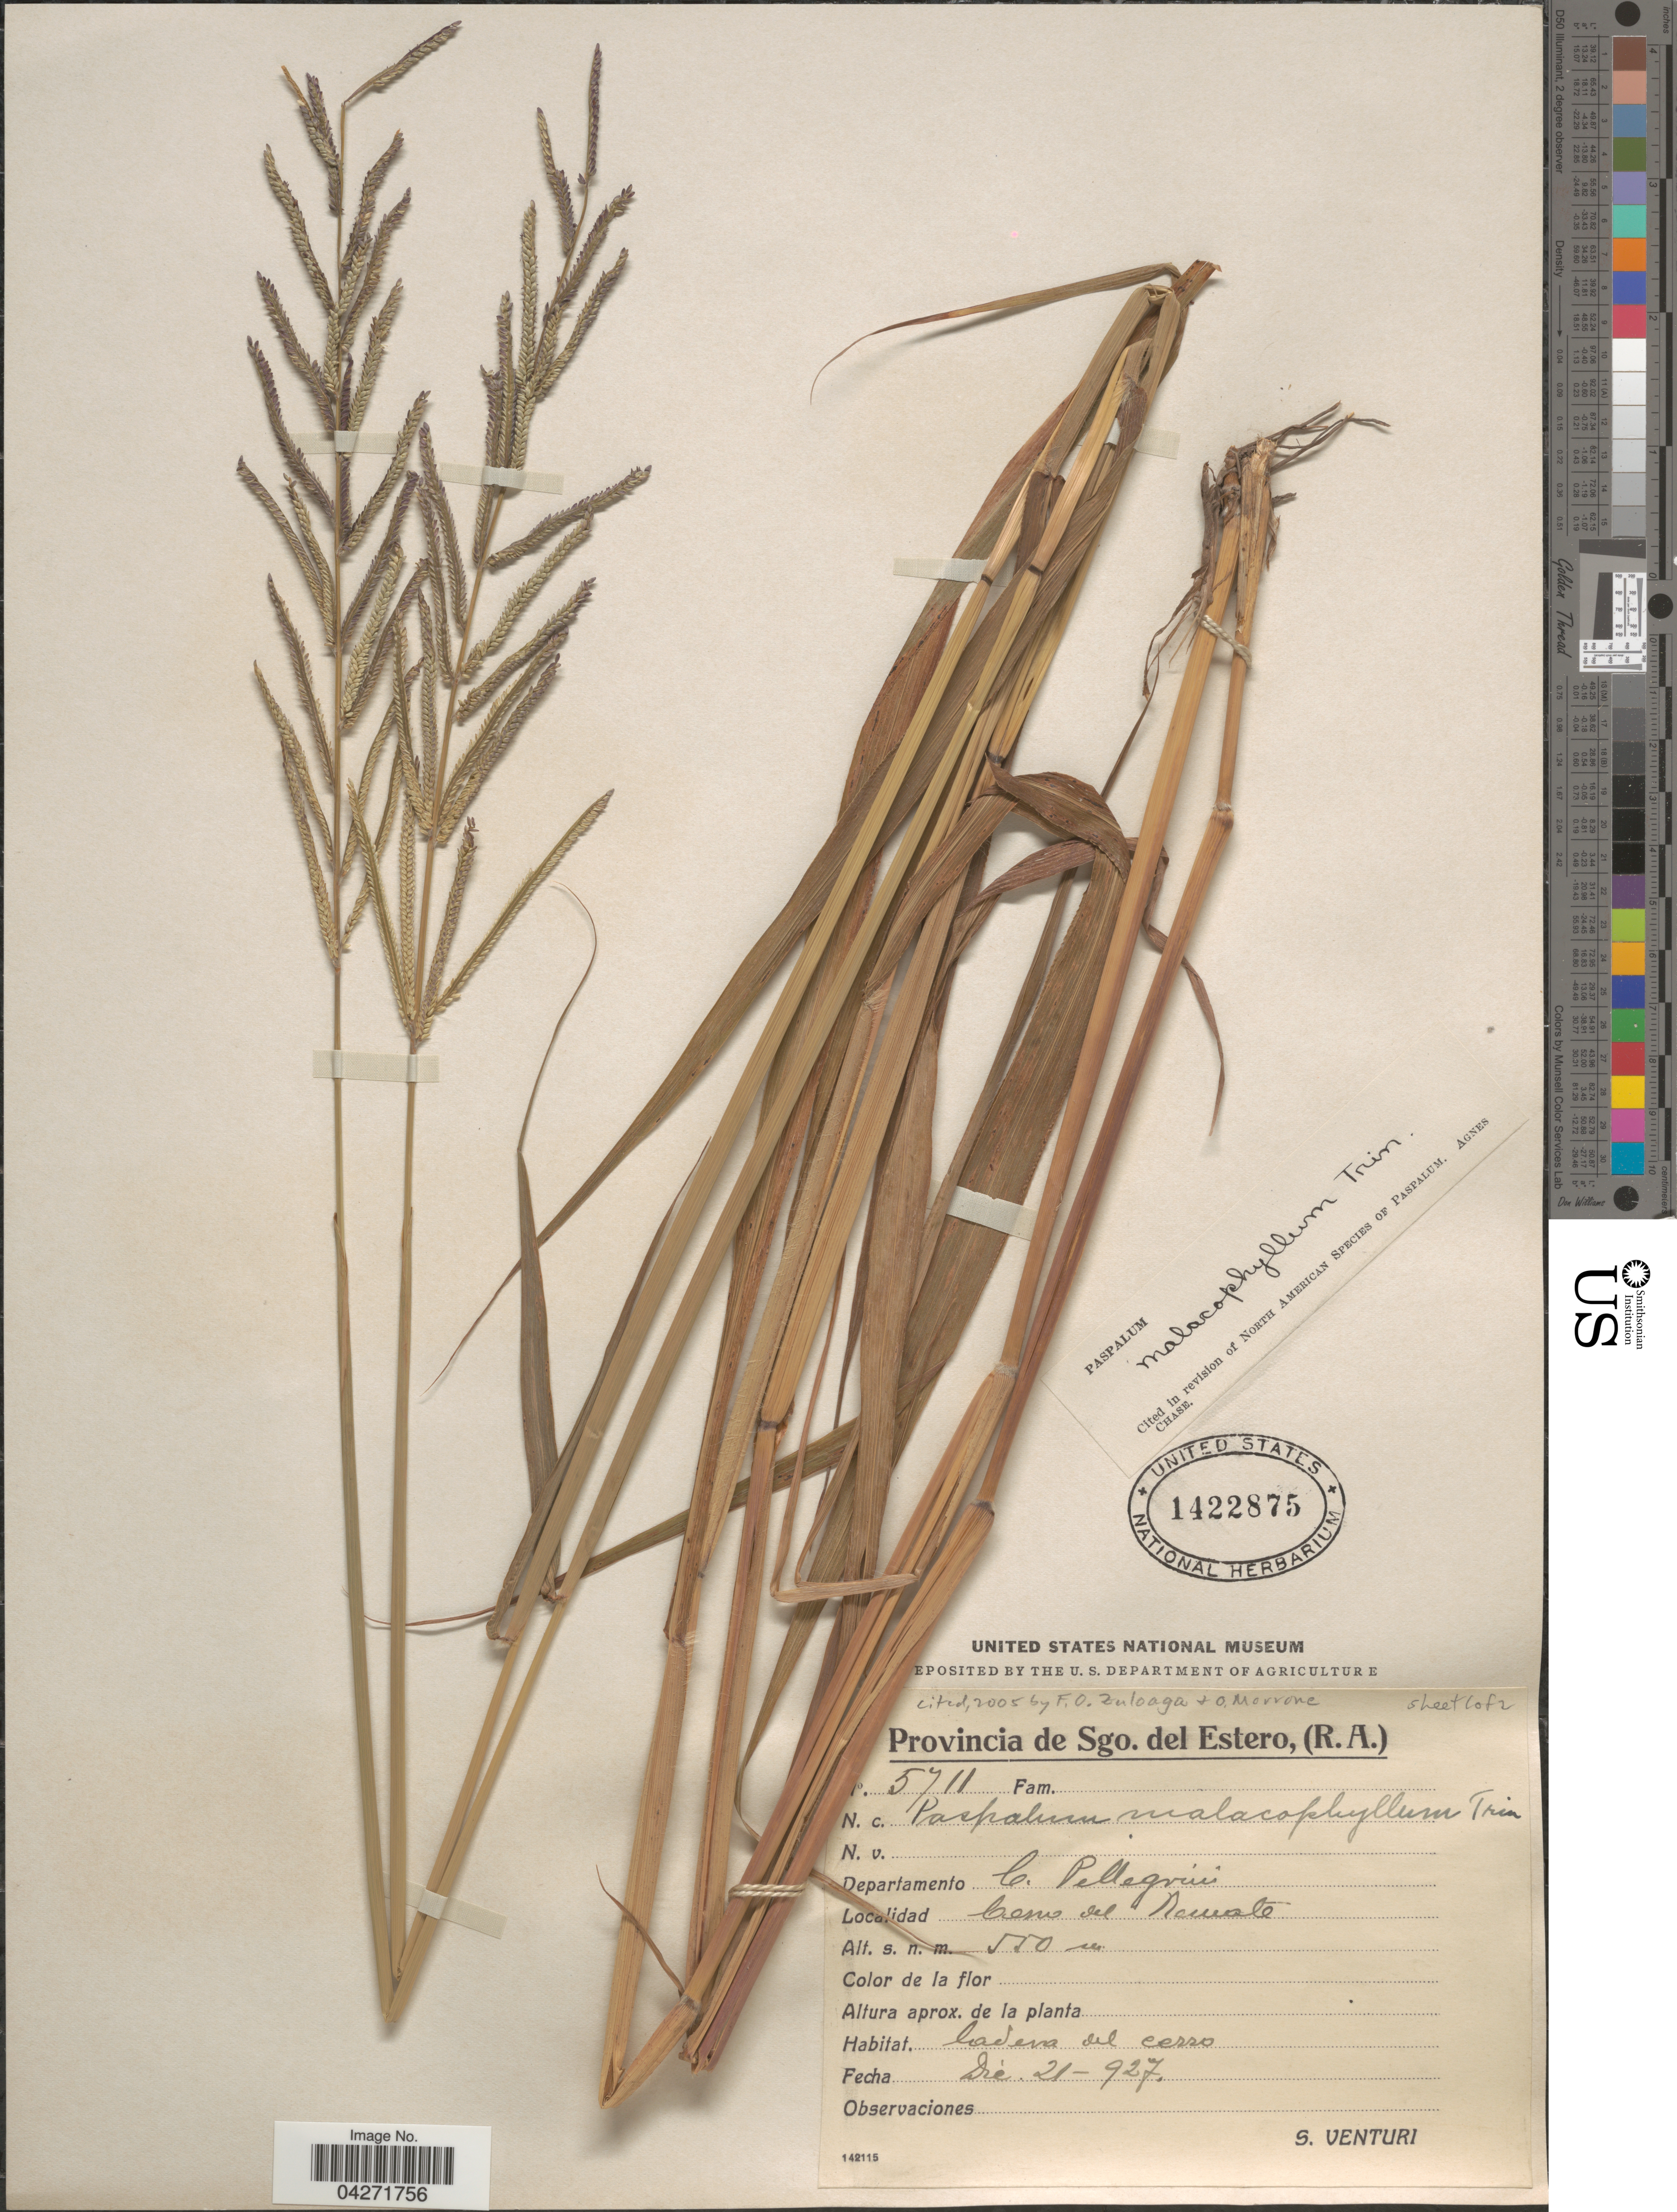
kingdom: Plantae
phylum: Tracheophyta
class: Liliopsida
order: Poales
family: Poaceae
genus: Paspalum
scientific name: Paspalum malacophyllum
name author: Trin.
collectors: S. Venturi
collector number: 5711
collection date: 1927-12-21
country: Argentina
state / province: Santiago del Estero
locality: Departamento C. Pellegrini. Estana El Remate.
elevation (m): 550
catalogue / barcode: US 1422875